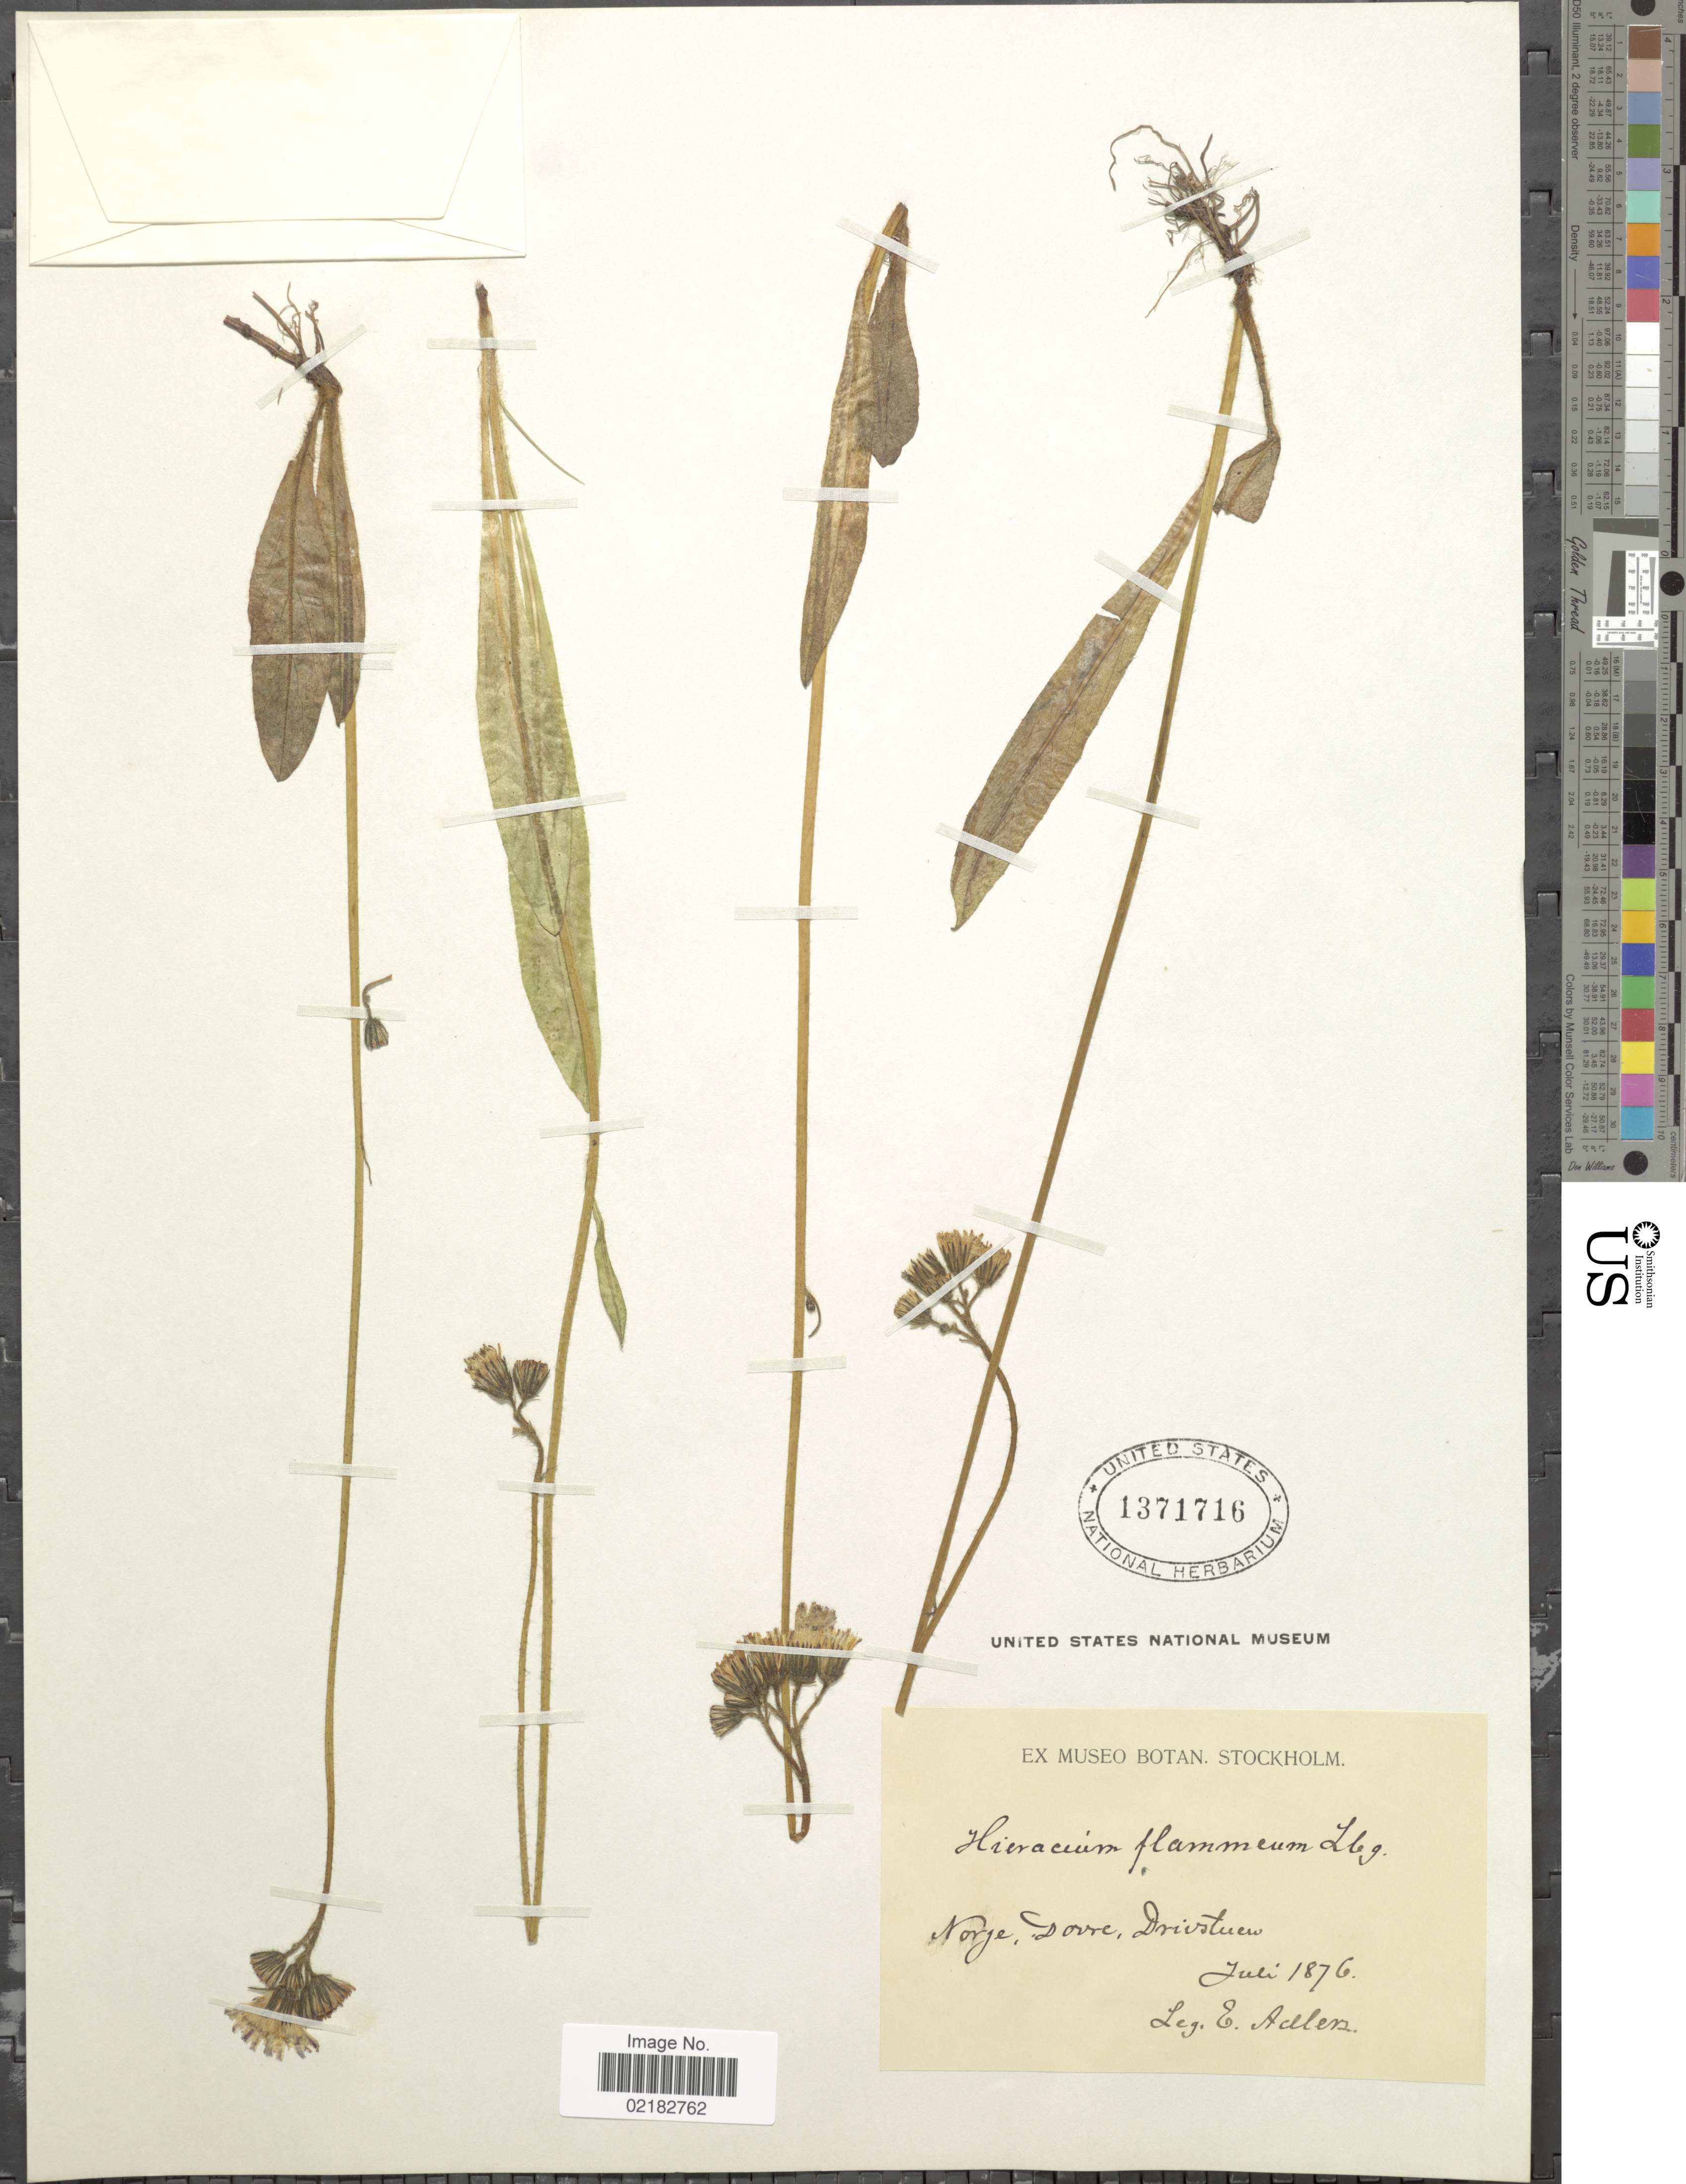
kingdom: Plantae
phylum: Tracheophyta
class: Magnoliopsida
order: Asterales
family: Asteraceae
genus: Pilosella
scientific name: Pilosella fuscoatra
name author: (Näg. & Peter) Soják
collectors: E. Adlerz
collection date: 1876-07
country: Norway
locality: Norge, Dovre, Drivstuen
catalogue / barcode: US 1371716